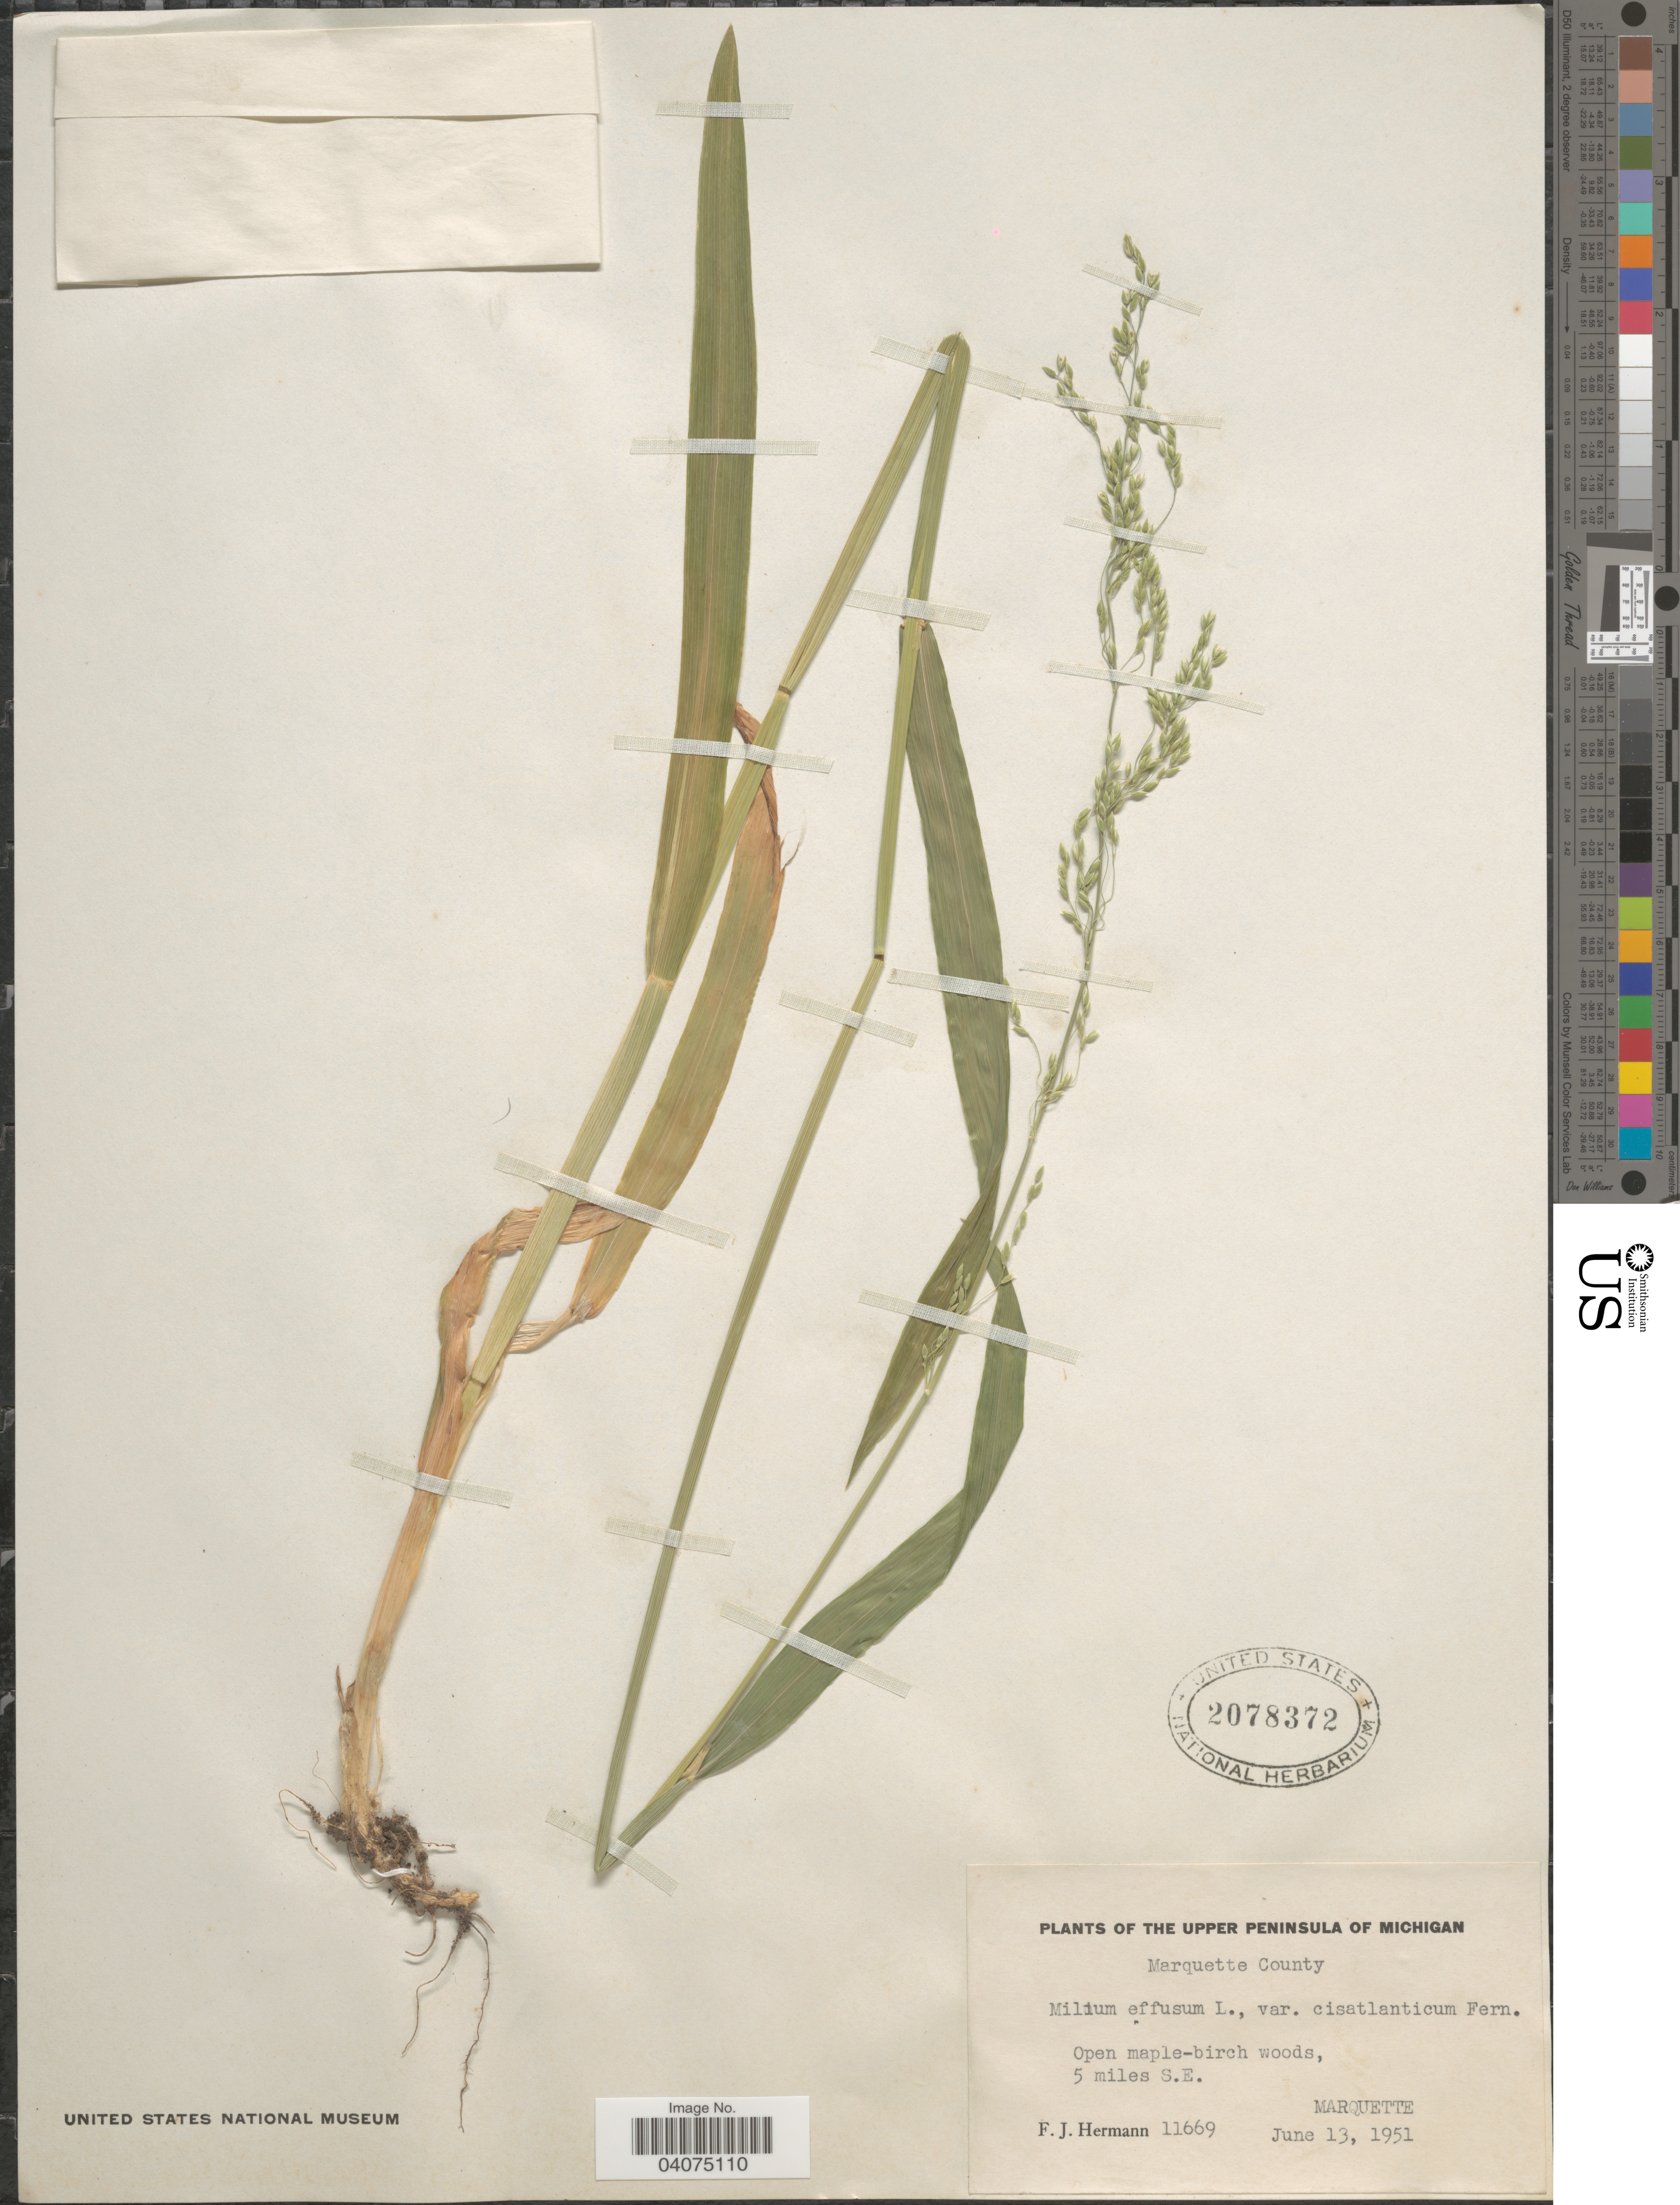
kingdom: Plantae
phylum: Tracheophyta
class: Liliopsida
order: Poales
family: Poaceae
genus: Milium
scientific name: Milium effusum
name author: L.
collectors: F. J. Hermann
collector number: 11669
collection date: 1951-06-13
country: United States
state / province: Michigan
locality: The Upper Peninsula of Michigan. Marquette County. Open maple-birch woods, 5 miles S.E. Marquette.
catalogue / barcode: US 2078372